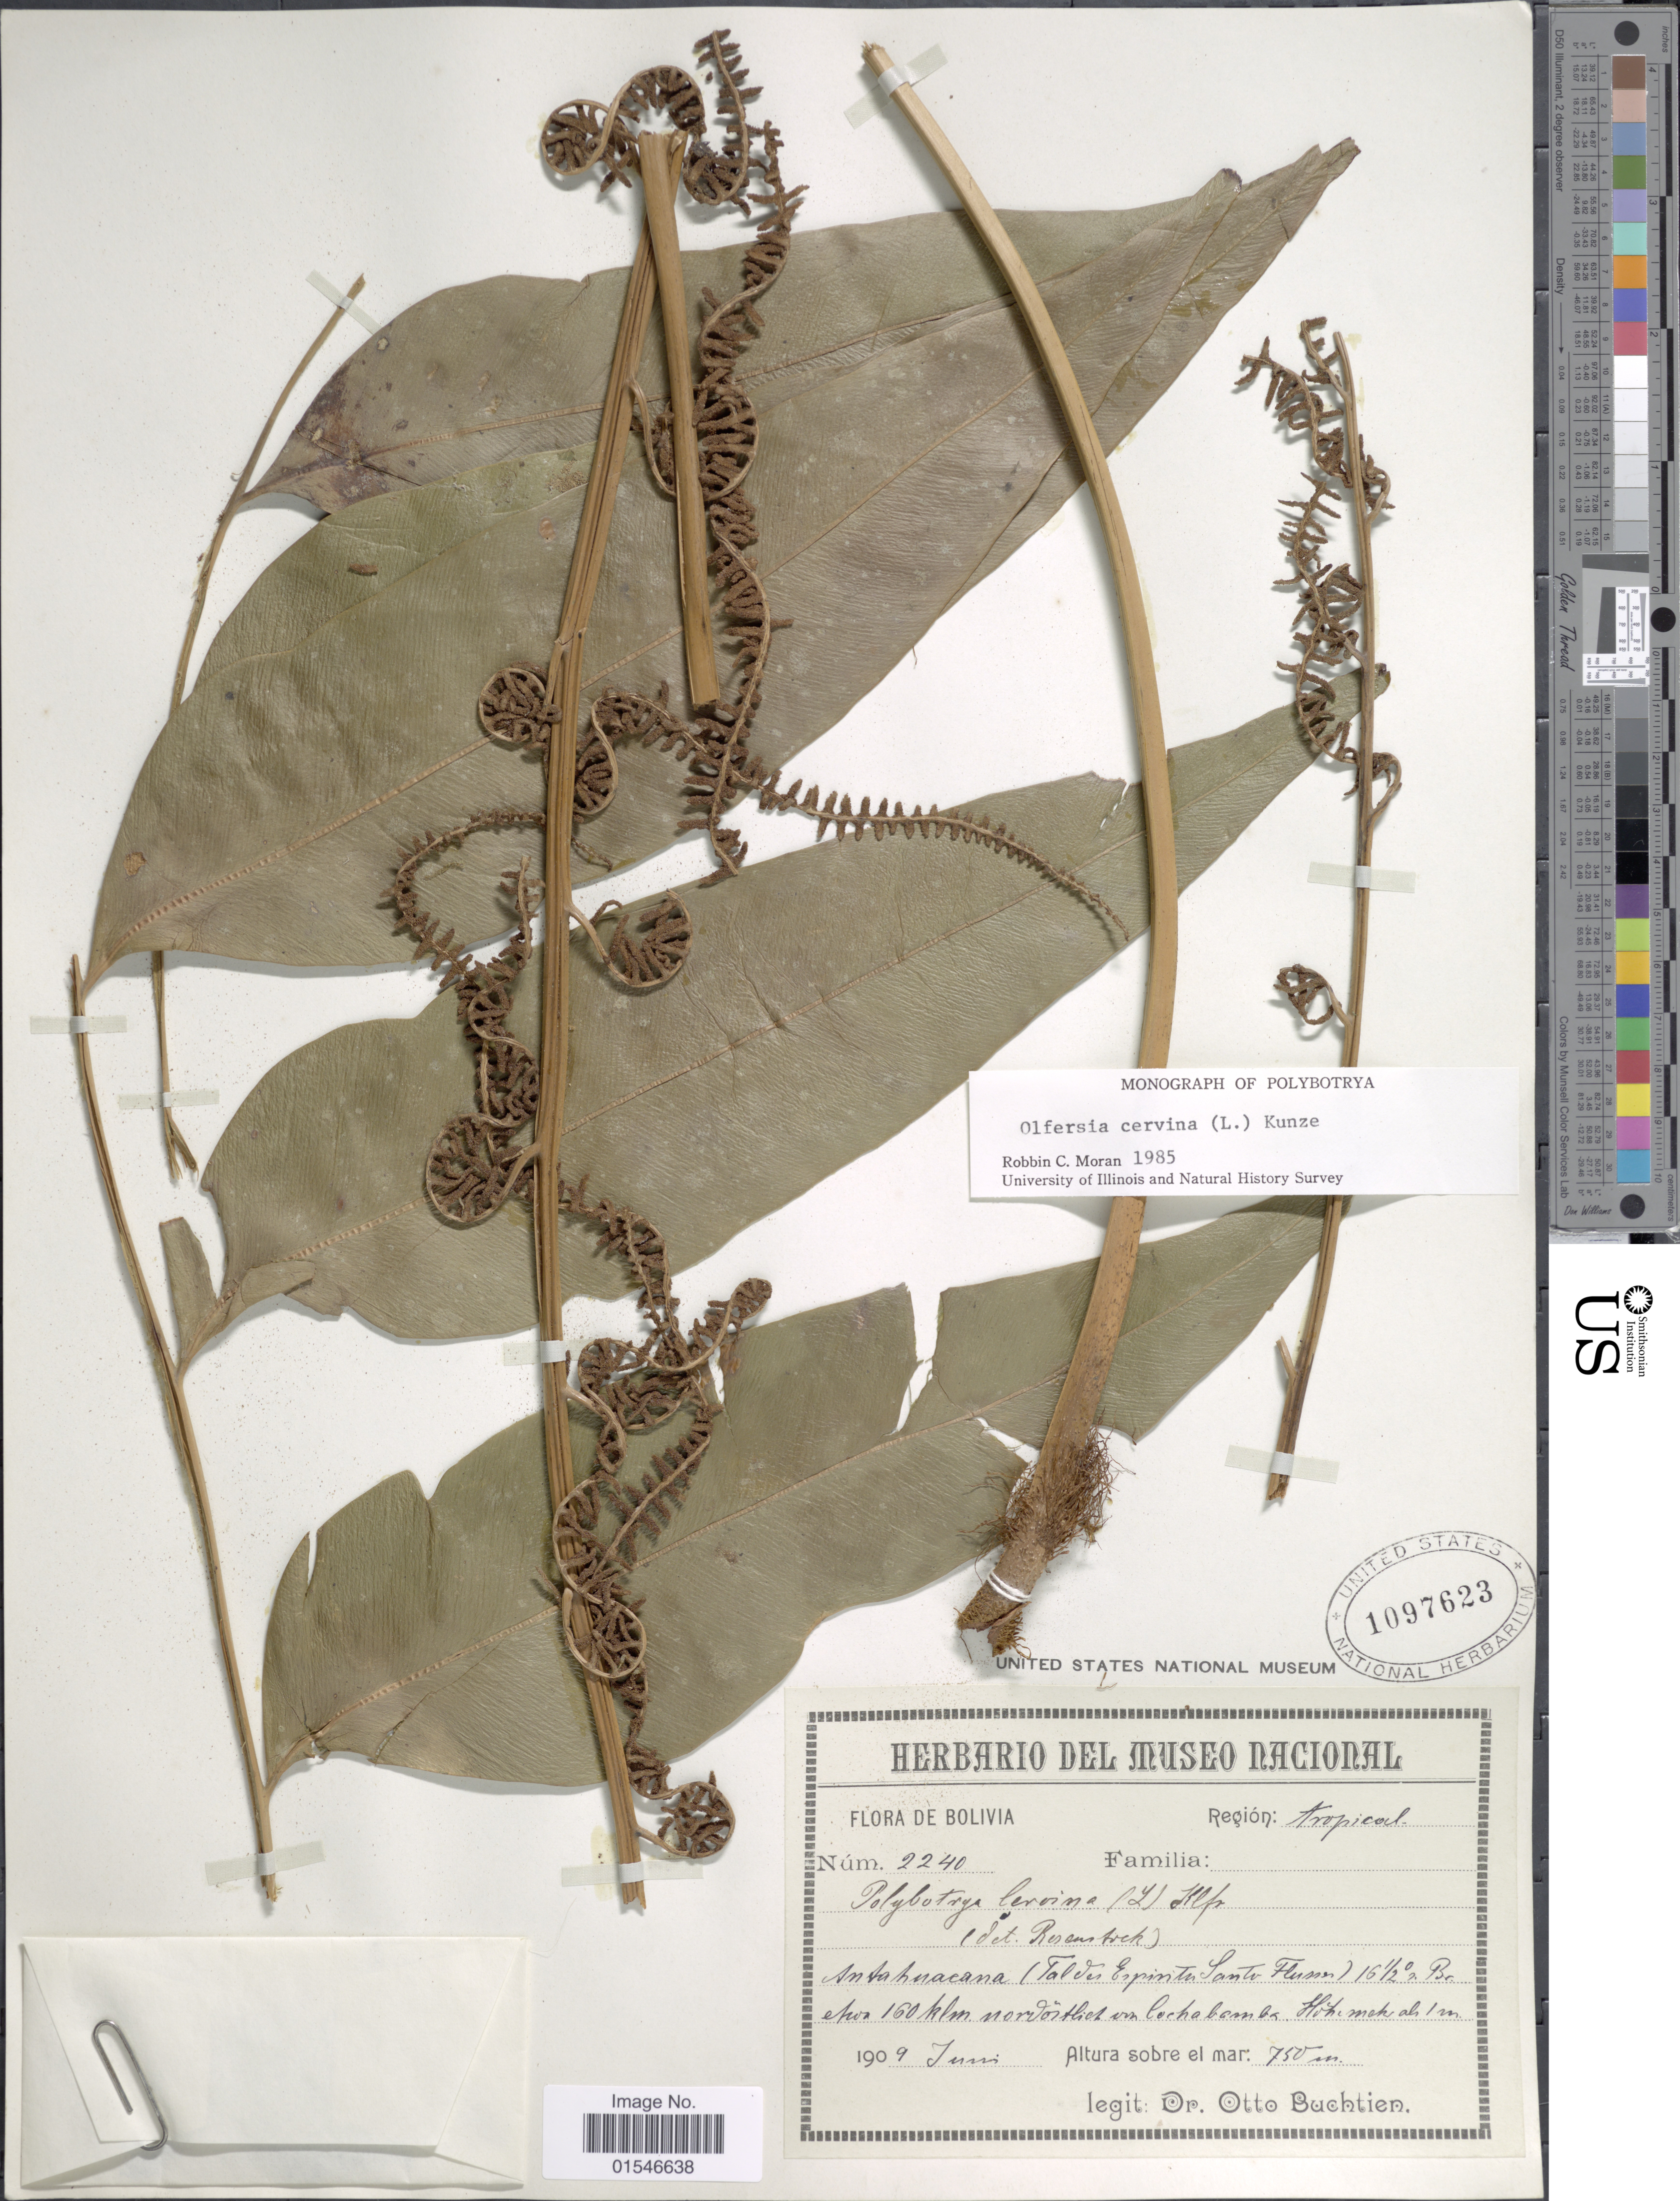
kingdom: Plantae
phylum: Tracheophyta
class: Polypodiopsida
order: Polypodiales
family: Dryopteridaceae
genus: Olfersia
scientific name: Olfersia cervina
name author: (L.) Kunze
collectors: O. Buchtien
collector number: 2240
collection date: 1909-06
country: Bolivia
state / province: Cochabamba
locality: Región: tropical. Antahuacana (Valley of Espiritu Santo River) 160 km N from Cochabamba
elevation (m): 750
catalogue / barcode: US 1097623